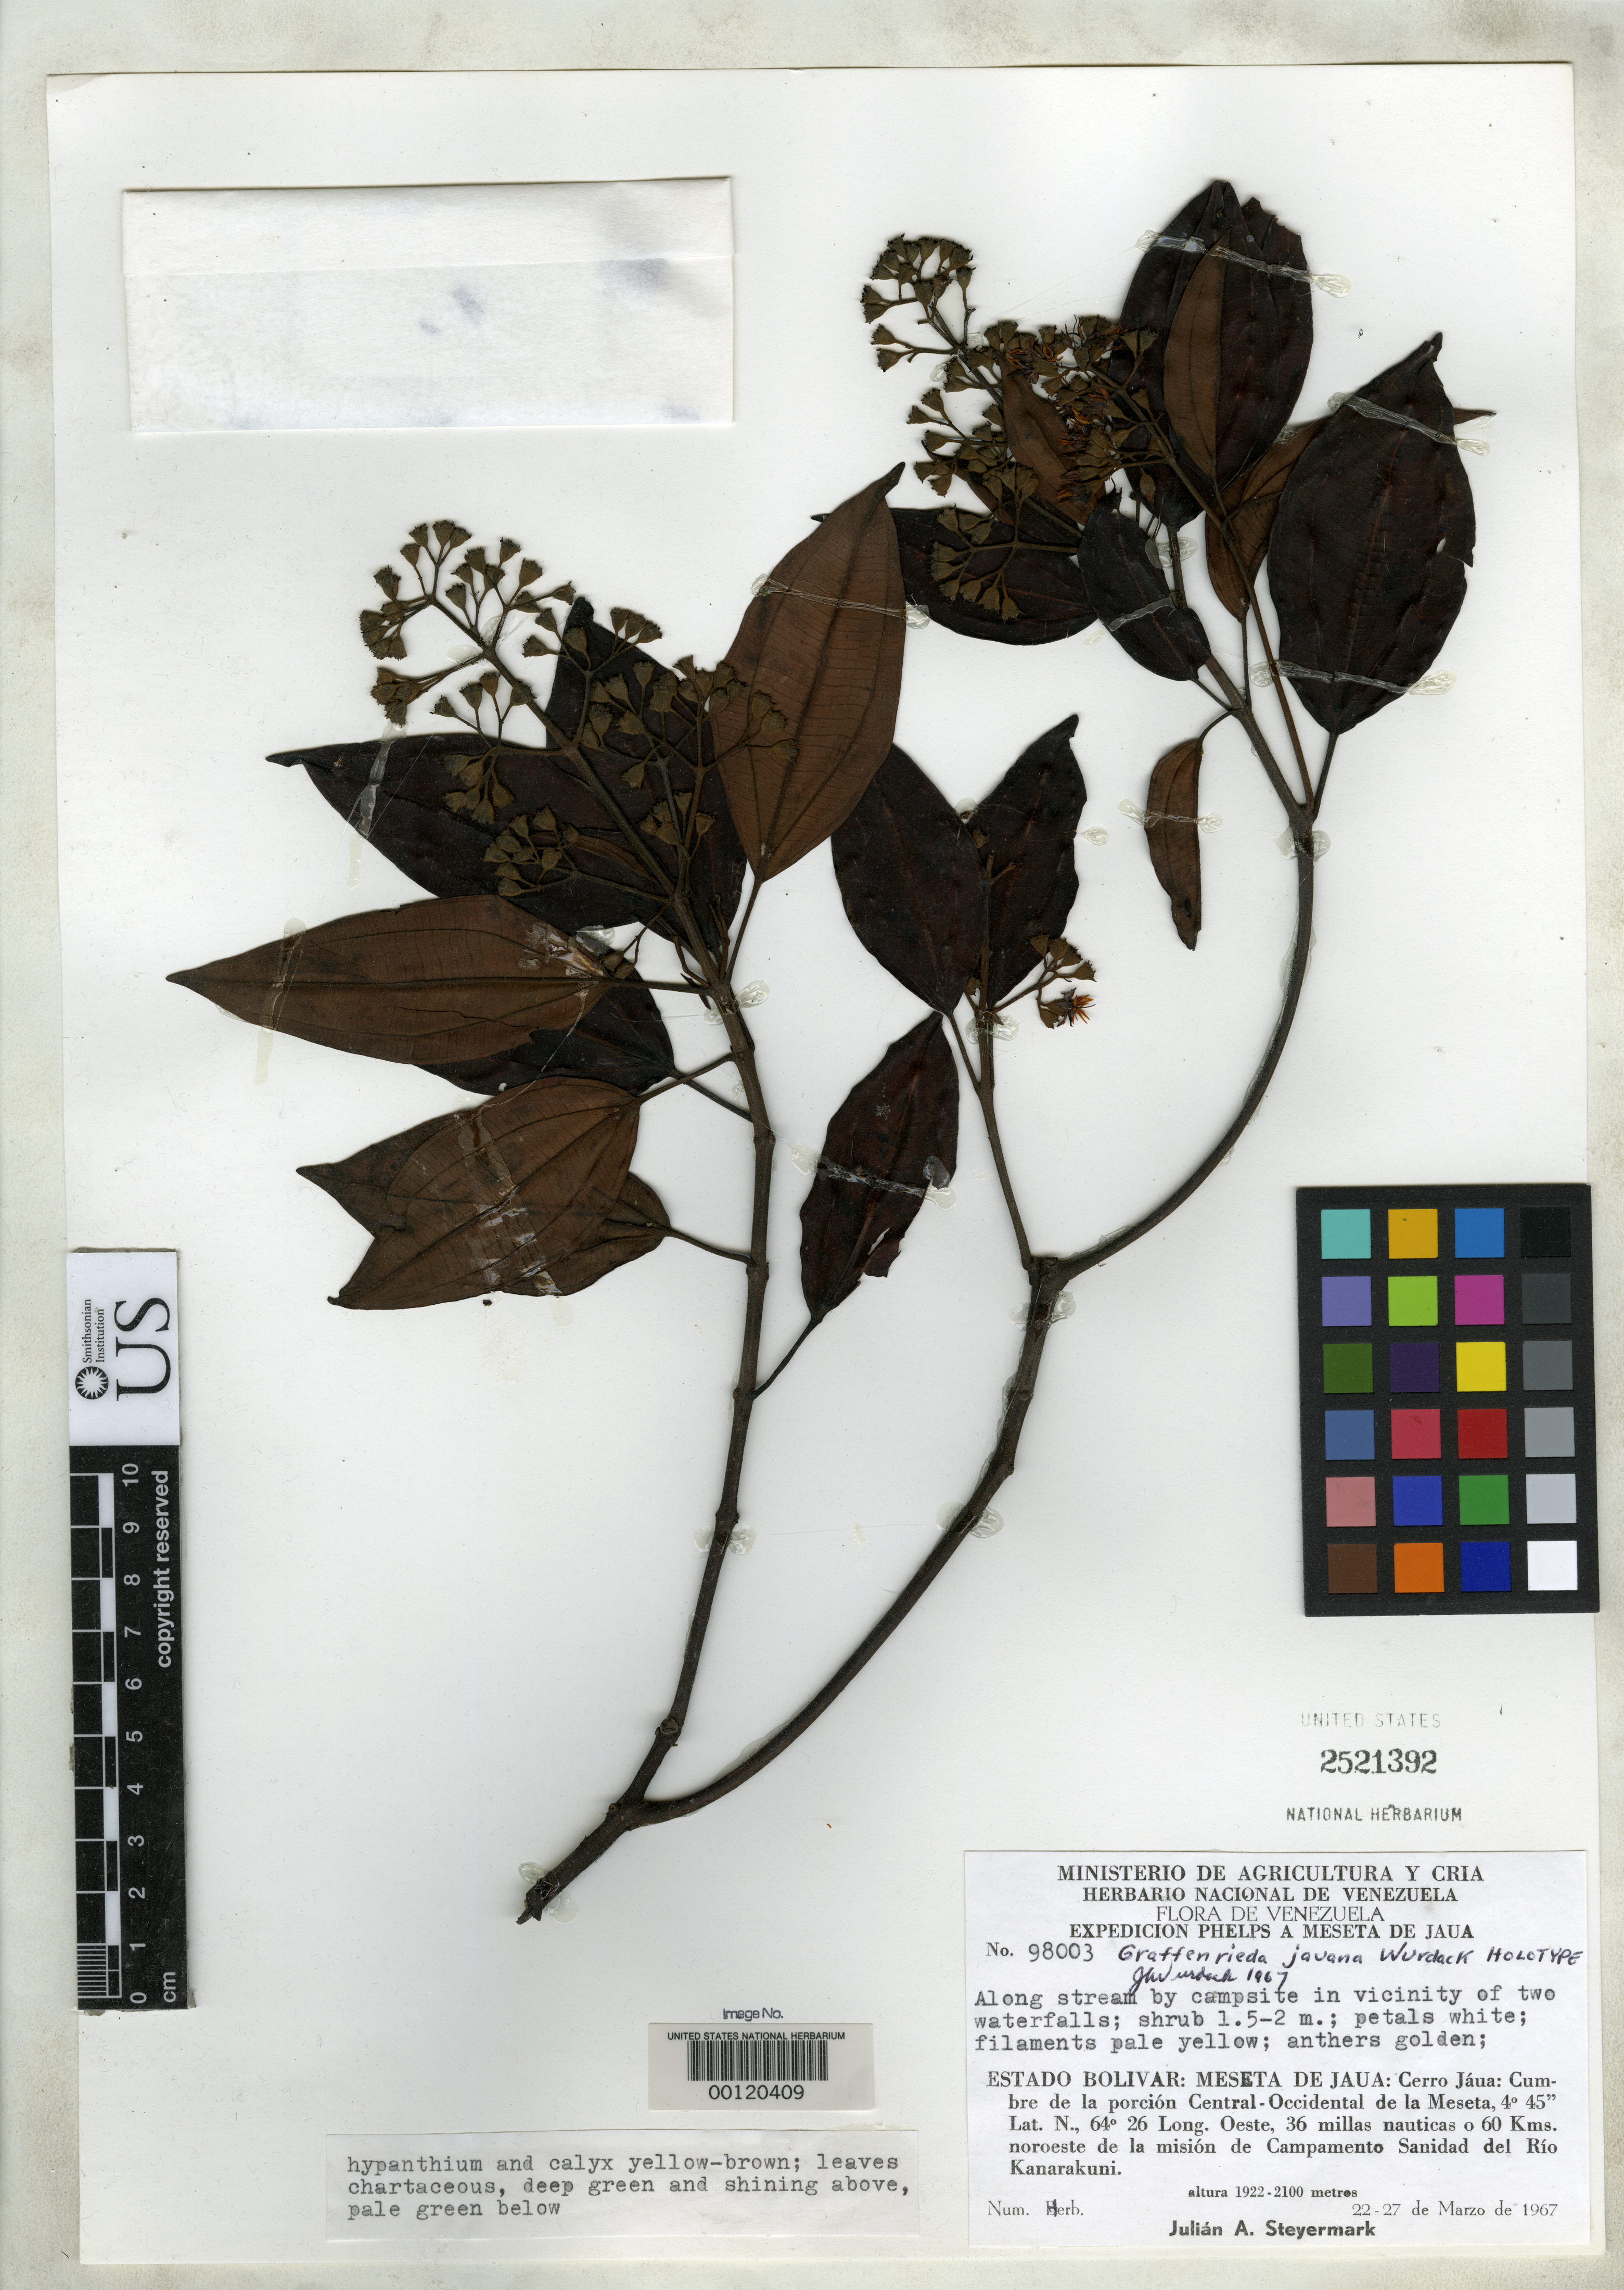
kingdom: Plantae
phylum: Tracheophyta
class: Magnoliopsida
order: Myrtales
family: Melastomataceae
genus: Graffenrieda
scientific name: Graffenrieda jauana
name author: Wurdack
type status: Holotype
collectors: J. Steyermark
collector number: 98003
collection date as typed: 22 Mar 1967 to 27 Mar 1967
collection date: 1967-03-22/1967-03-27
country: Venezuela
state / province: Bolivar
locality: Central occidental de La Meseta de Jaua, NW of Mision de Campamento Sanidad del Rio Canaracuni.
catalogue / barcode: US 2521392